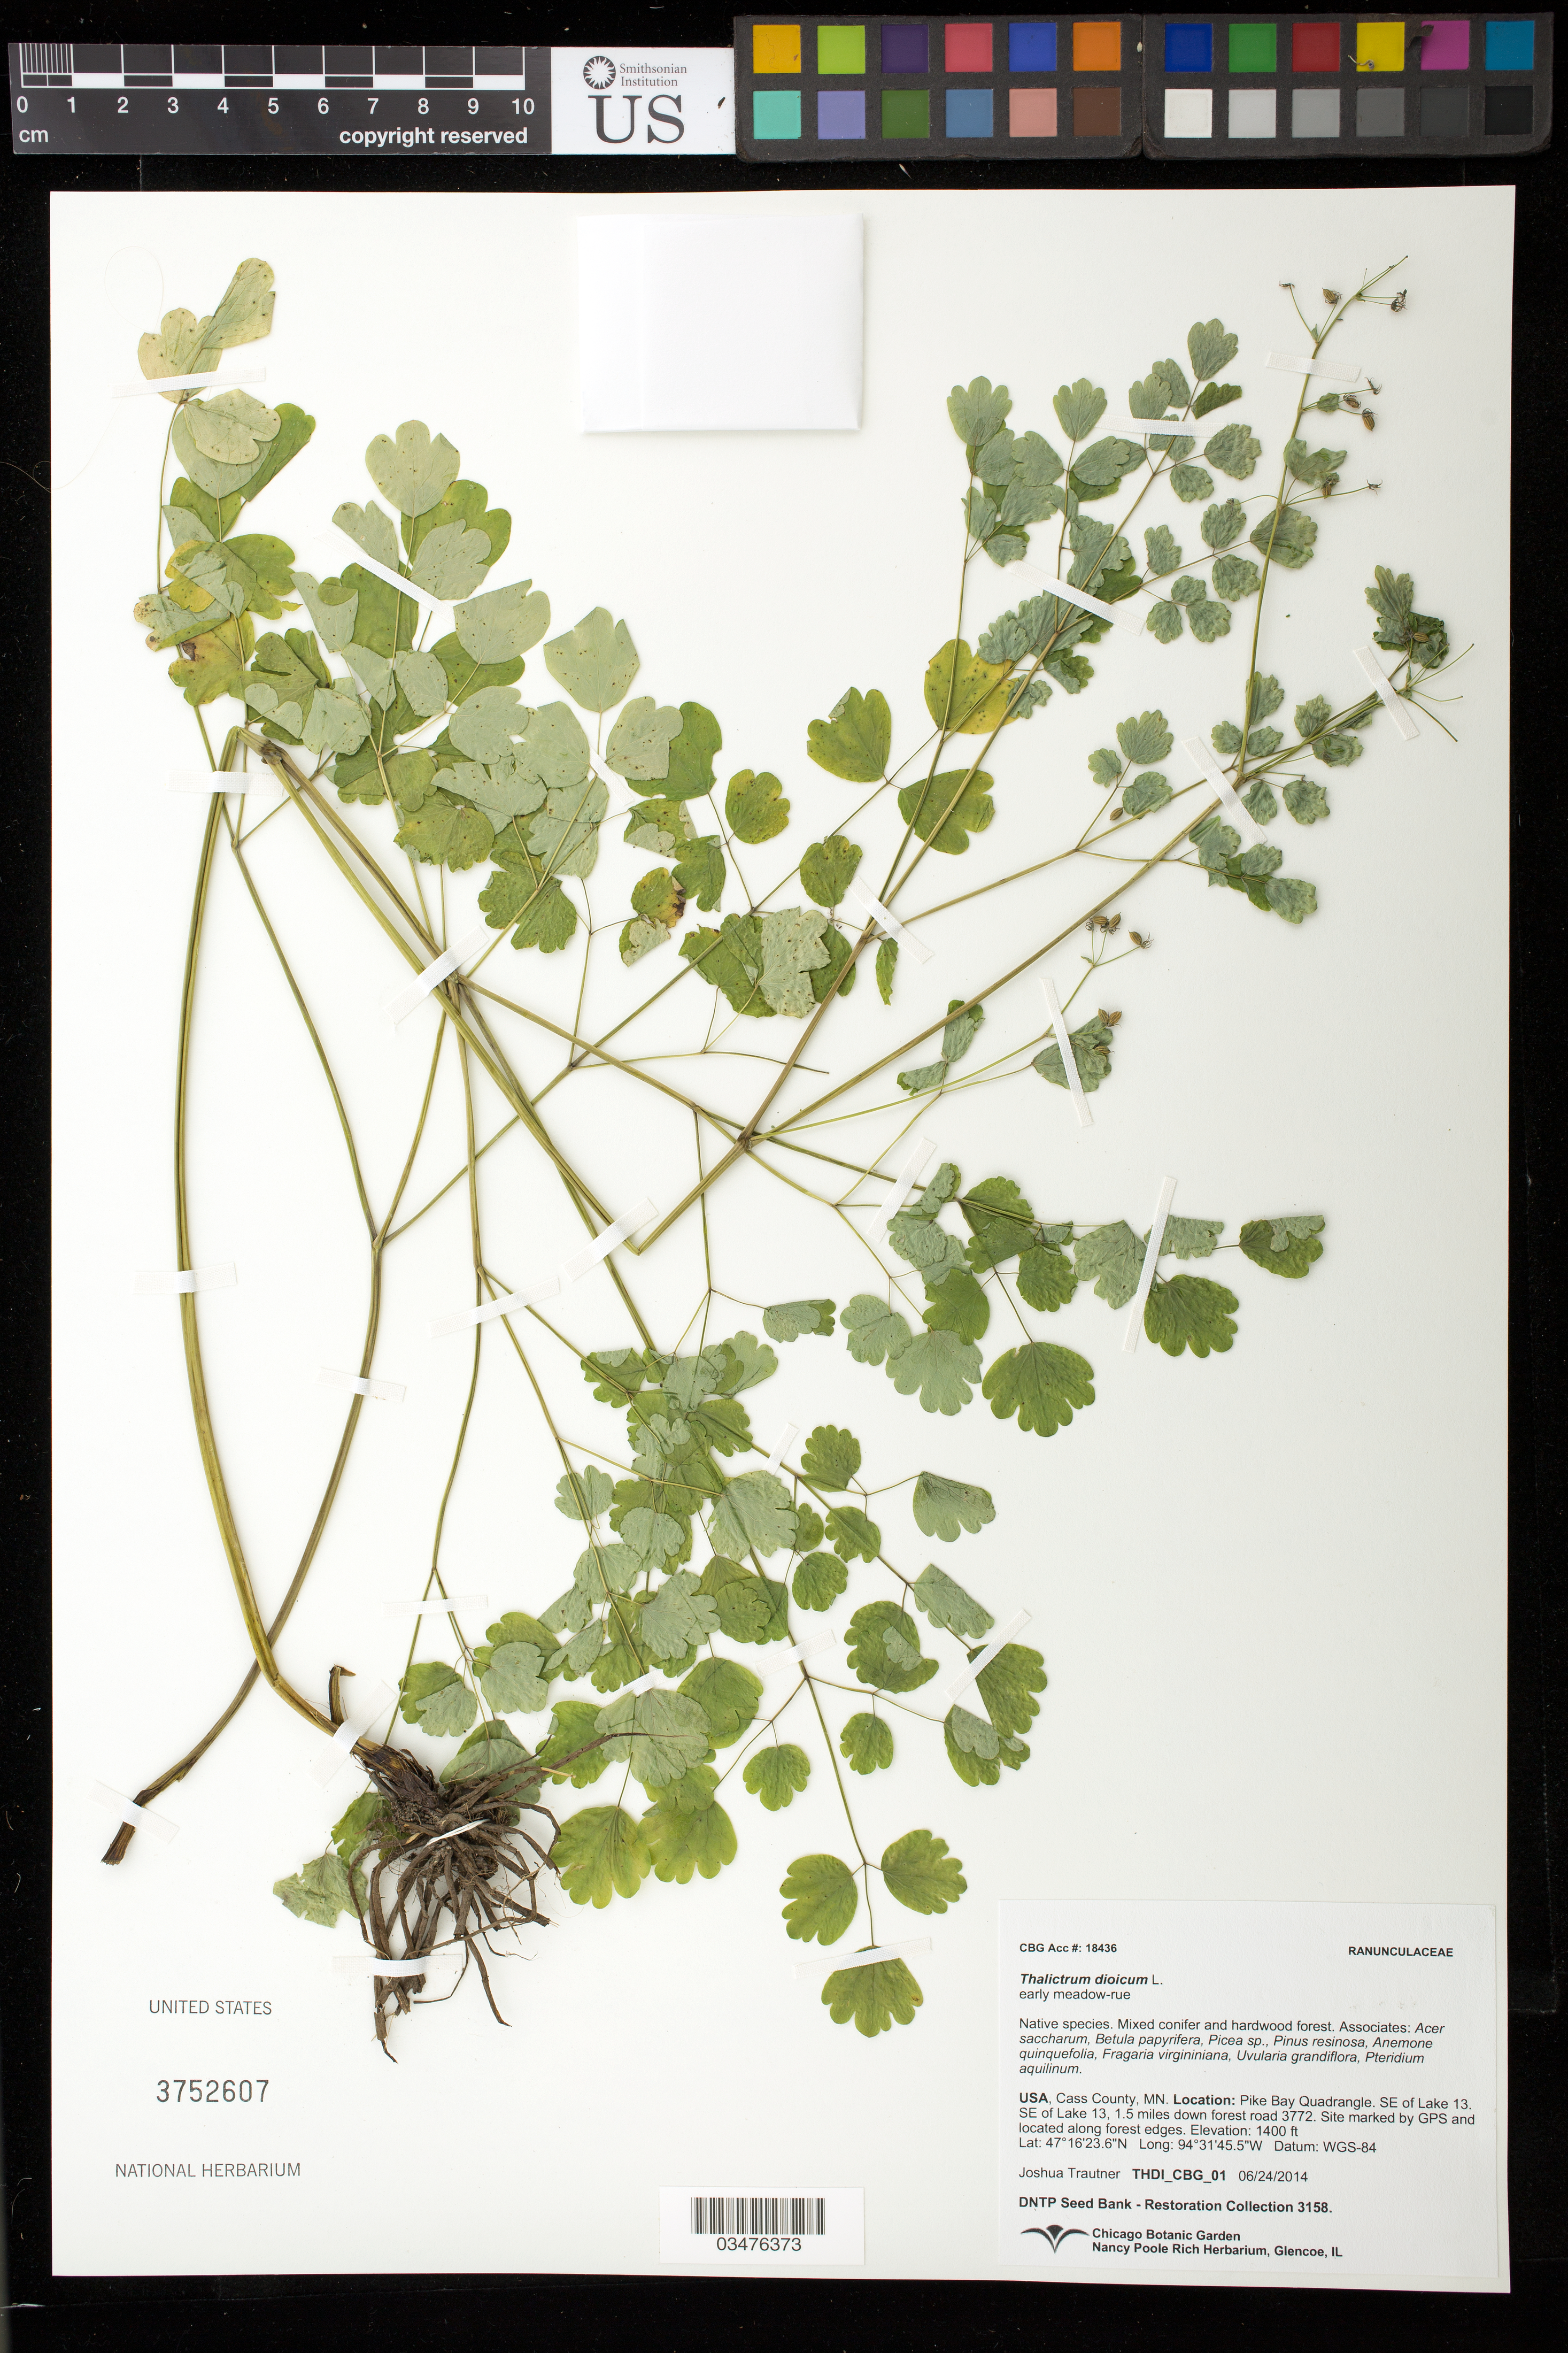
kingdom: Plantae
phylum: Tracheophyta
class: Magnoliopsida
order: Ranunculales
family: Ranunculaceae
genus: Thalictrum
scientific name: Thalictrum dioicum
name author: L.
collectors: J. Trautner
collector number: THDI-CBG-01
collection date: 2014-06-24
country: United States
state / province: Minnesota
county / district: Cass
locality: Pike Bay Quadrangle. SE of Lake 13, 1.5 mi. down forest road 3772.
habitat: Mixed conifer and hardwood forest. With Acer saccharum, Betula papyrifera, Picea sp., ect.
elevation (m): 427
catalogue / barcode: US 3752607